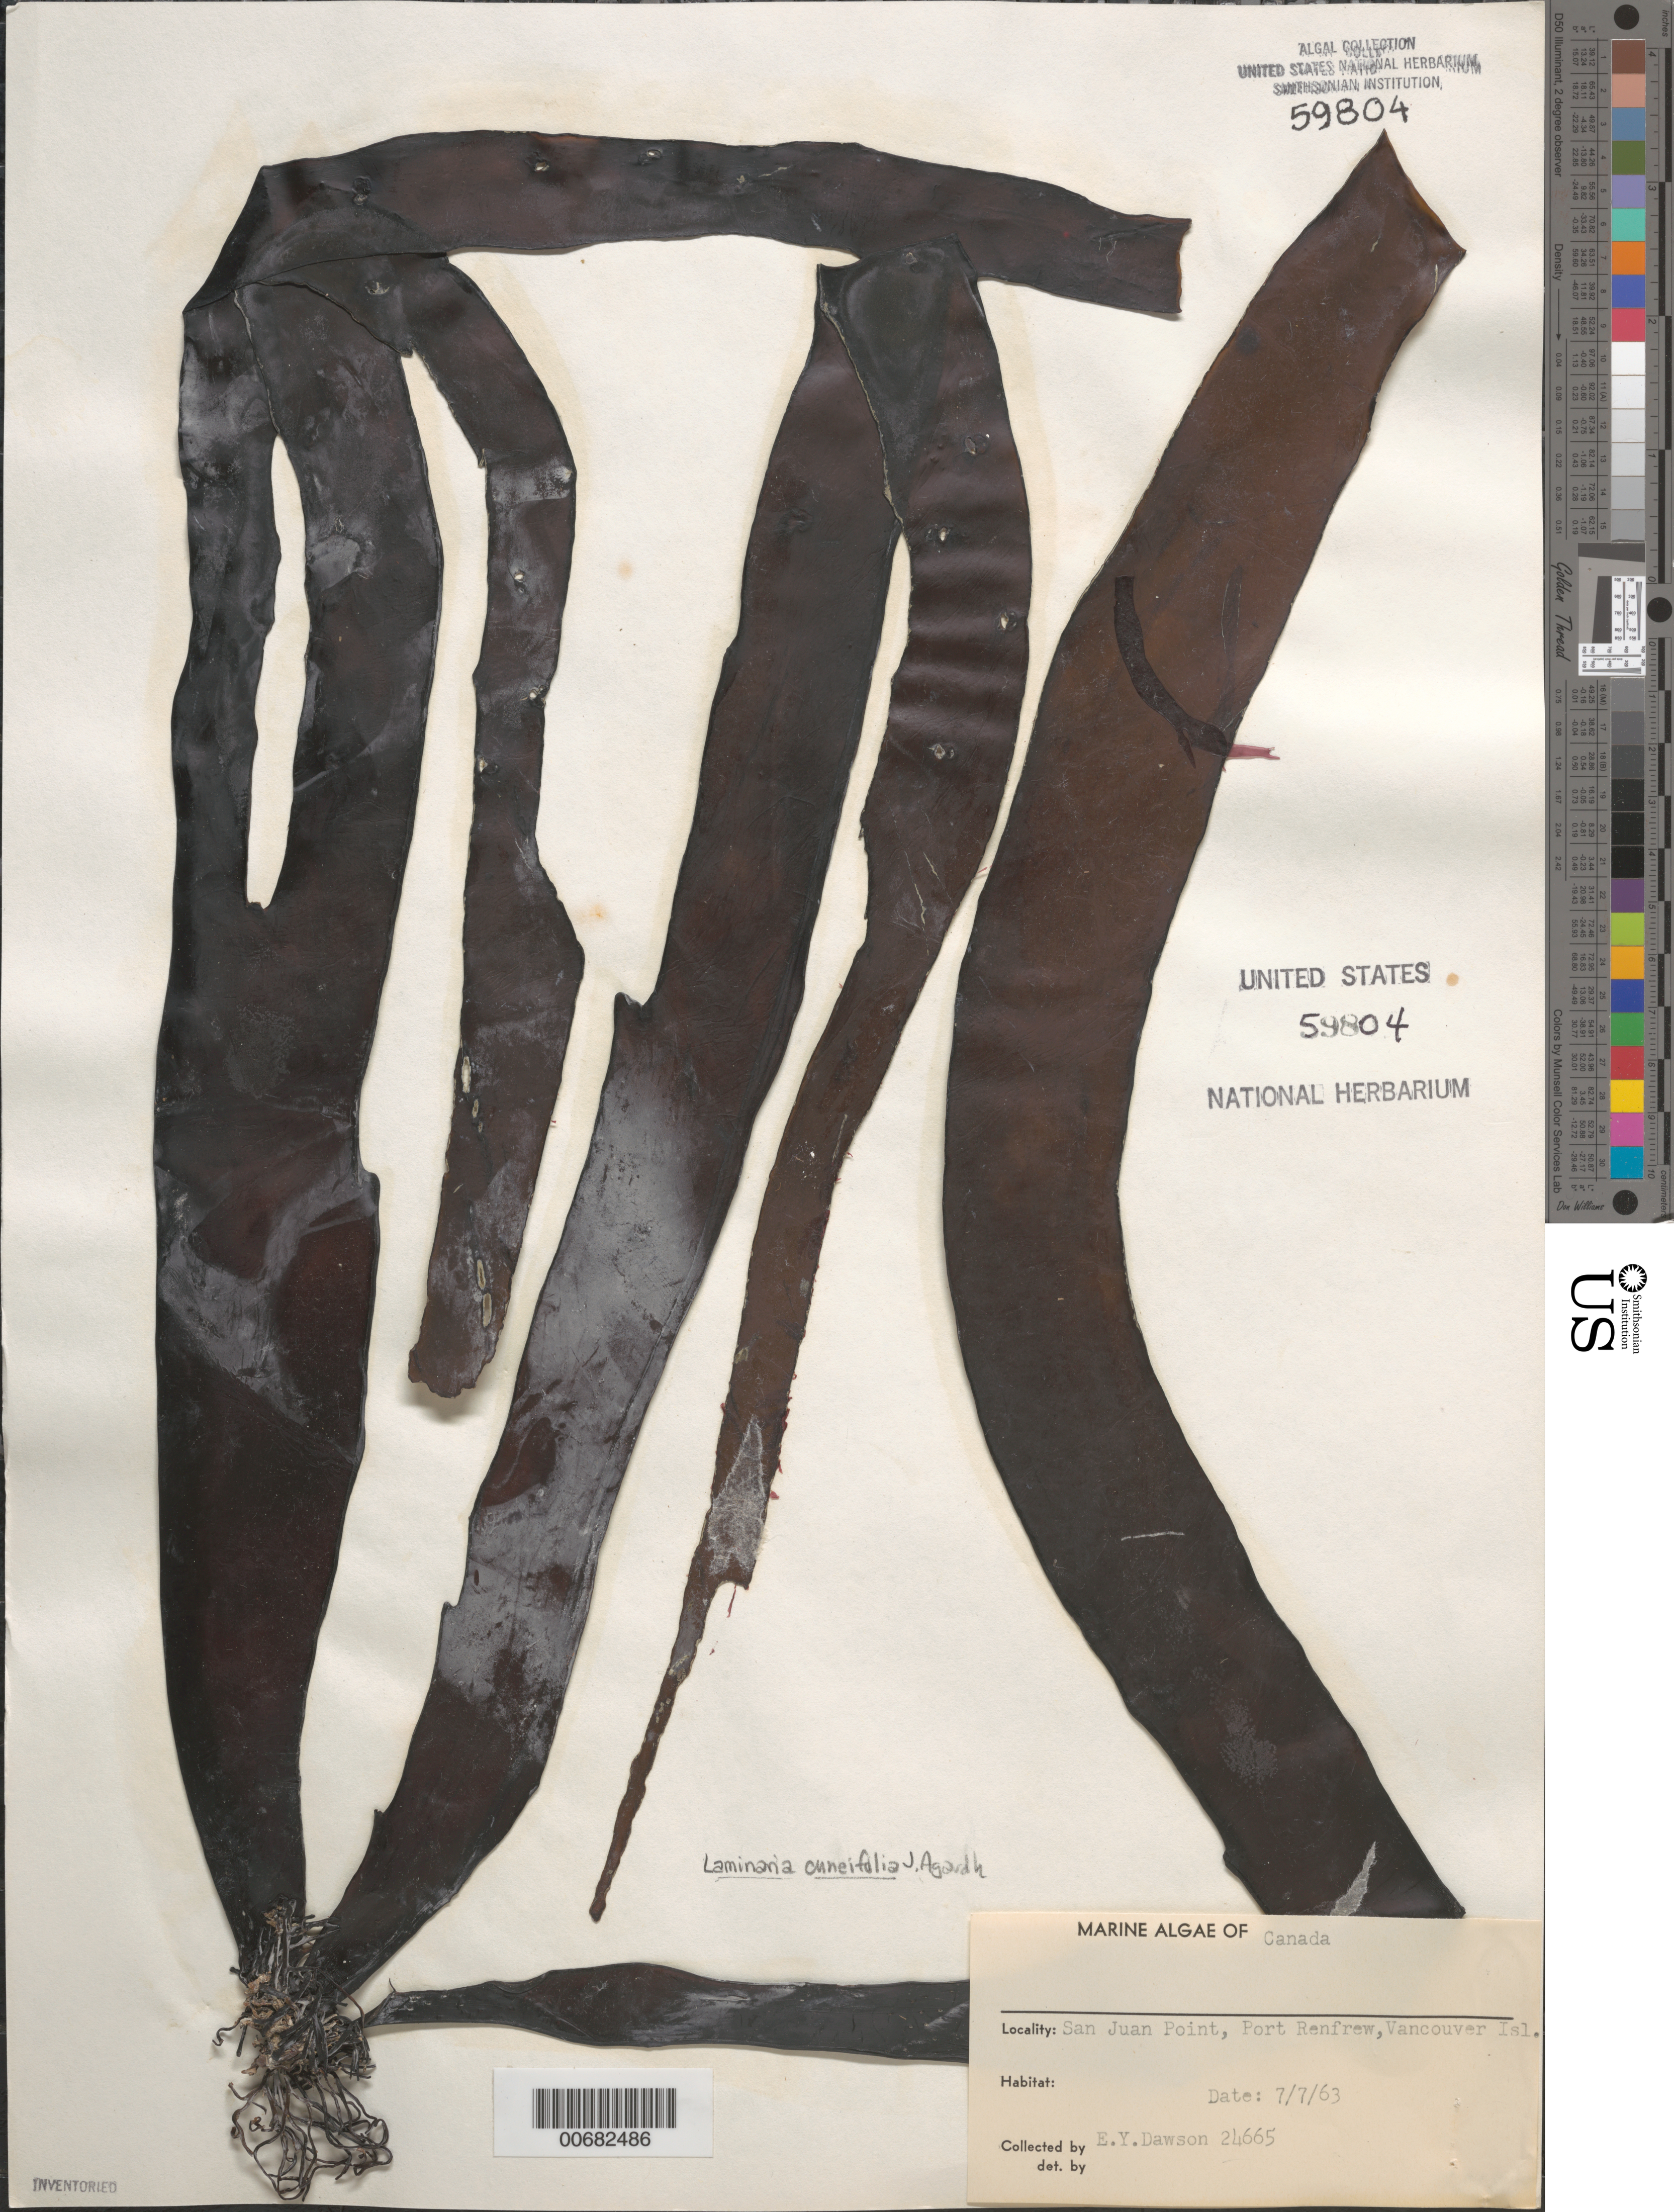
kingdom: Chromista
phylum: Ochrophyta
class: Phaeophyceae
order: Laminariales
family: Laminariaceae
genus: Saccharina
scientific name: Saccharina groenlandica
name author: (Rosenv.) C.E. Lane et al.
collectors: E. Y. Dawson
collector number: EYD 24665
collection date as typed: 07 Jul 1963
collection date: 1963-07-07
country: Canada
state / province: British Columbia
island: Vancouver Island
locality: San Juan Point, Port Renfrew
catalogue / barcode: US 59804